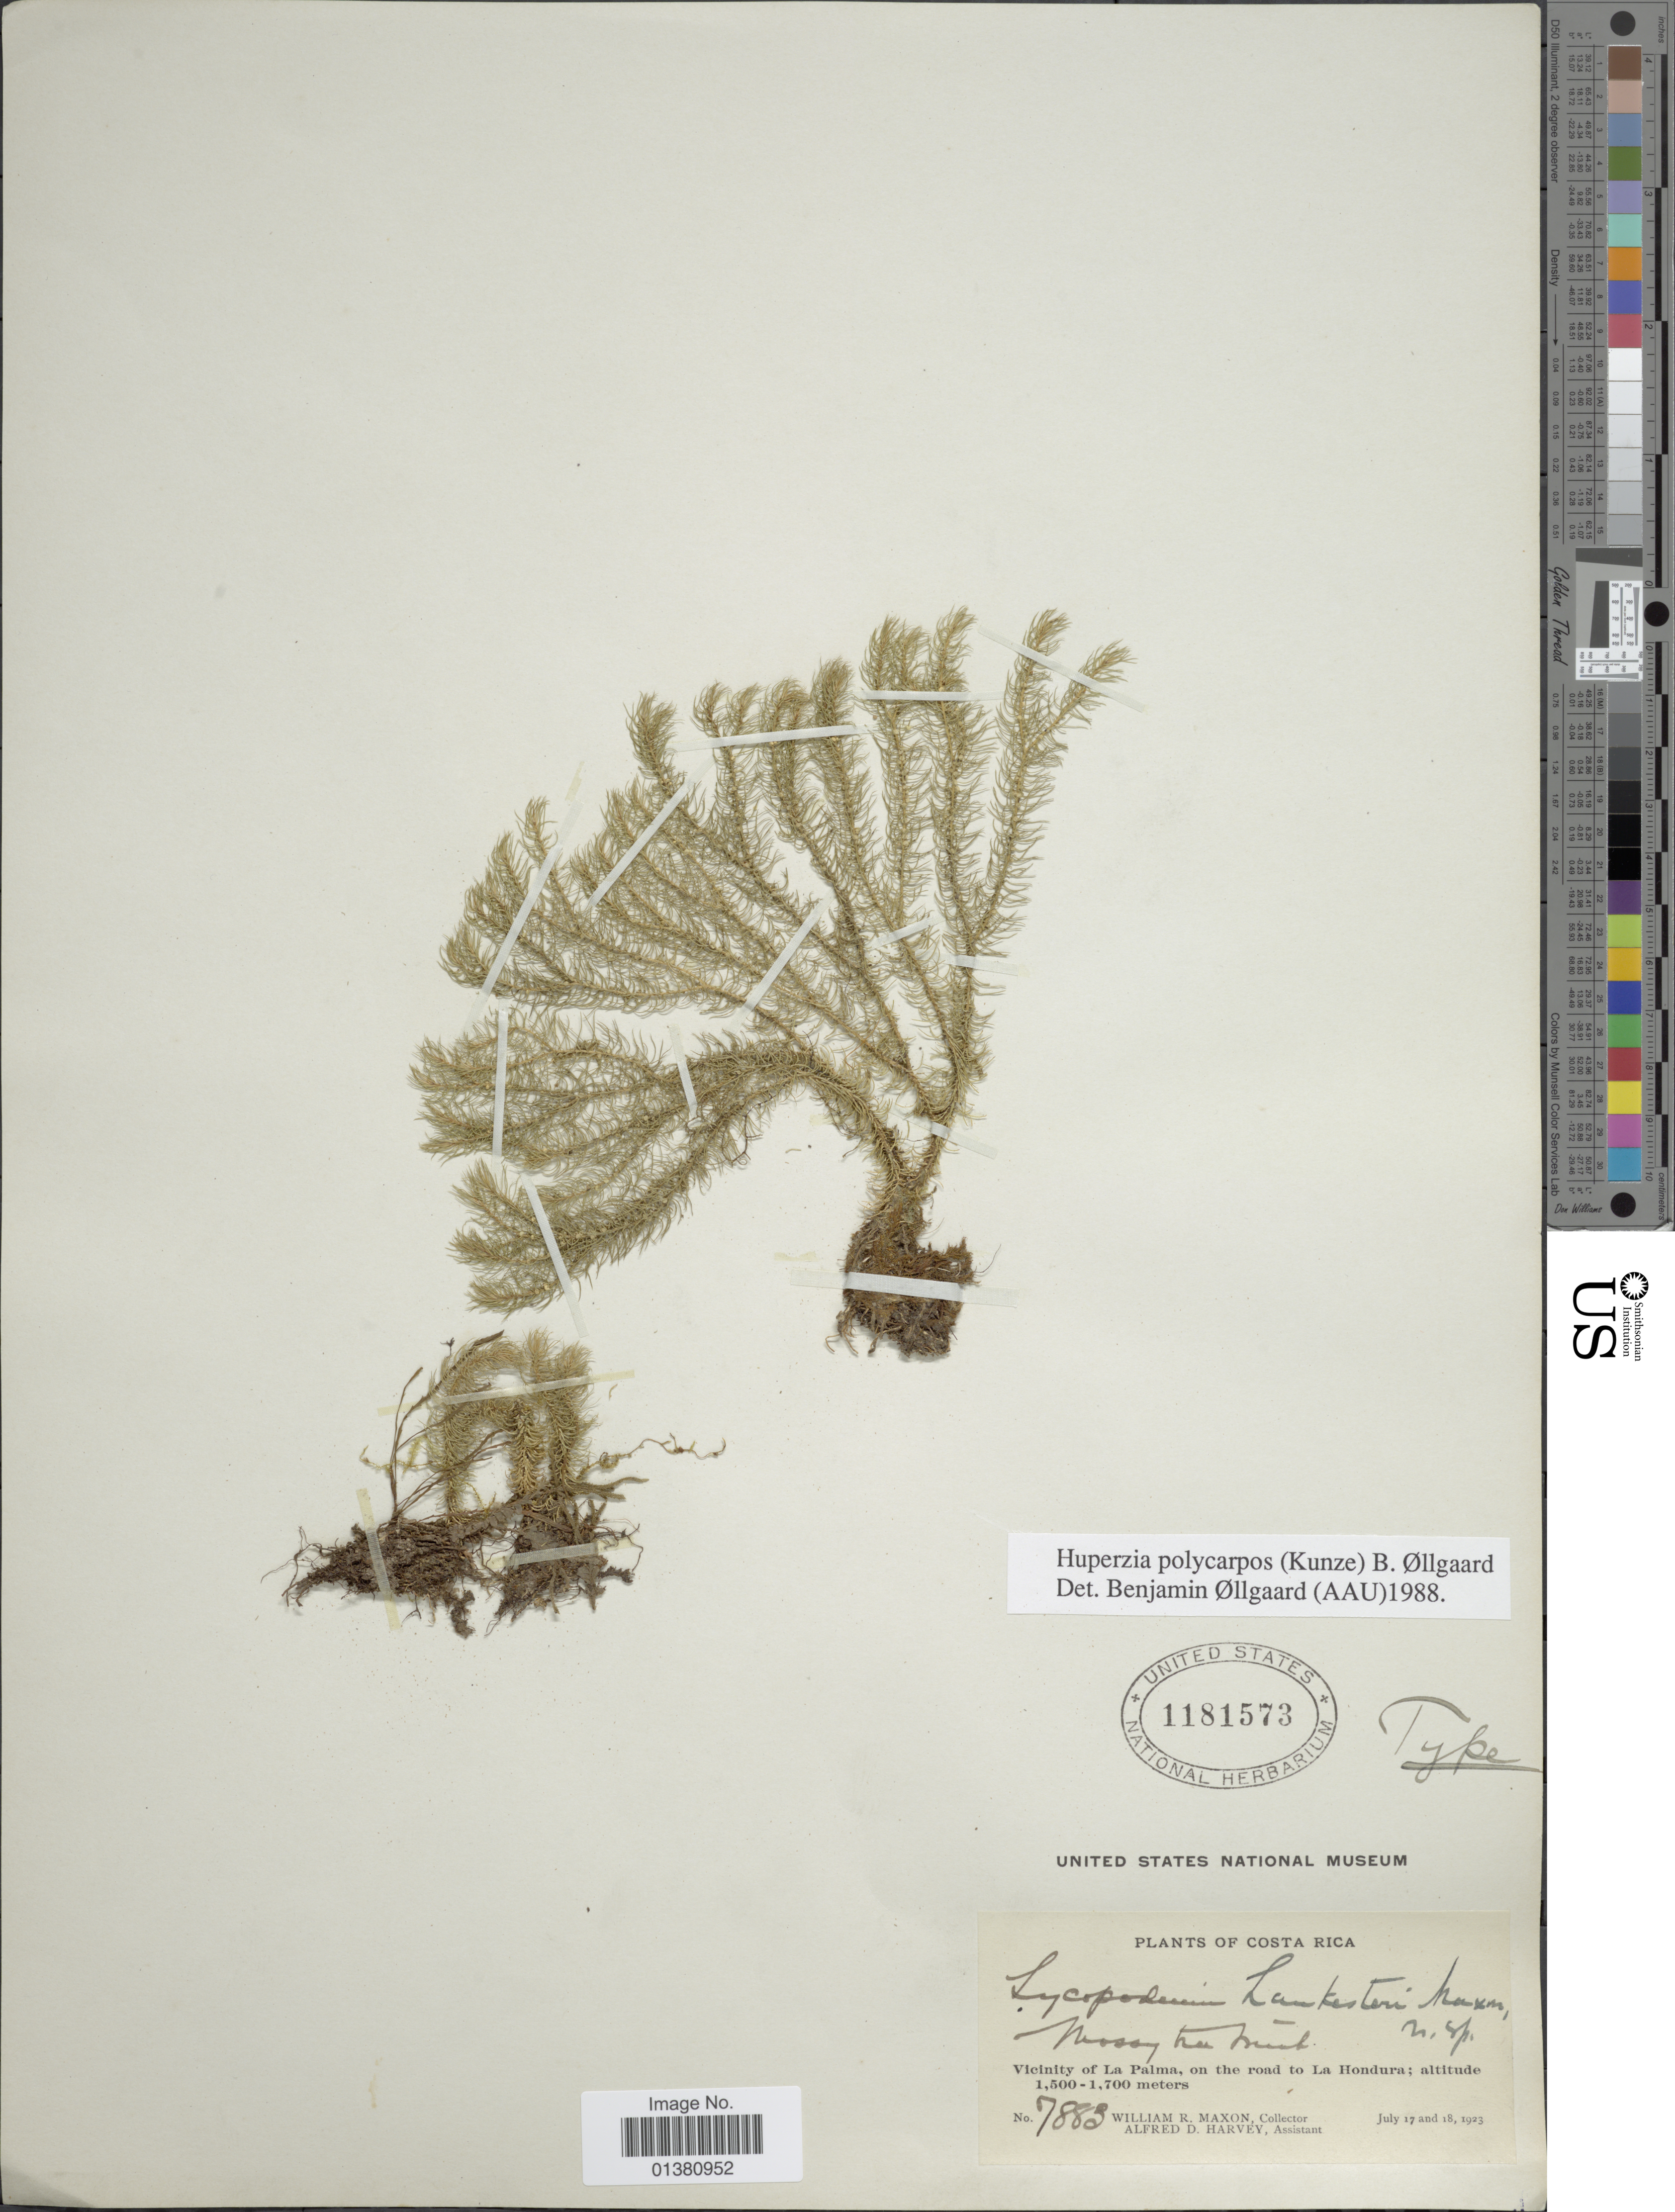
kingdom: Plantae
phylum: Tracheophyta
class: Lycopodiopsida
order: Lycopodiales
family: Lycopodiaceae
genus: Phlegmariurus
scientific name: Phlegmariurus polycarpos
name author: (Kunze) B. Øllg.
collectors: W. R. Maxon & A. D. Harvey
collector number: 7883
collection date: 1923-07-17/1923-07-18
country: Costa Rica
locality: Vicinity of La Palma, on the road to La Hondura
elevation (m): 1500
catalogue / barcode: US 1181573